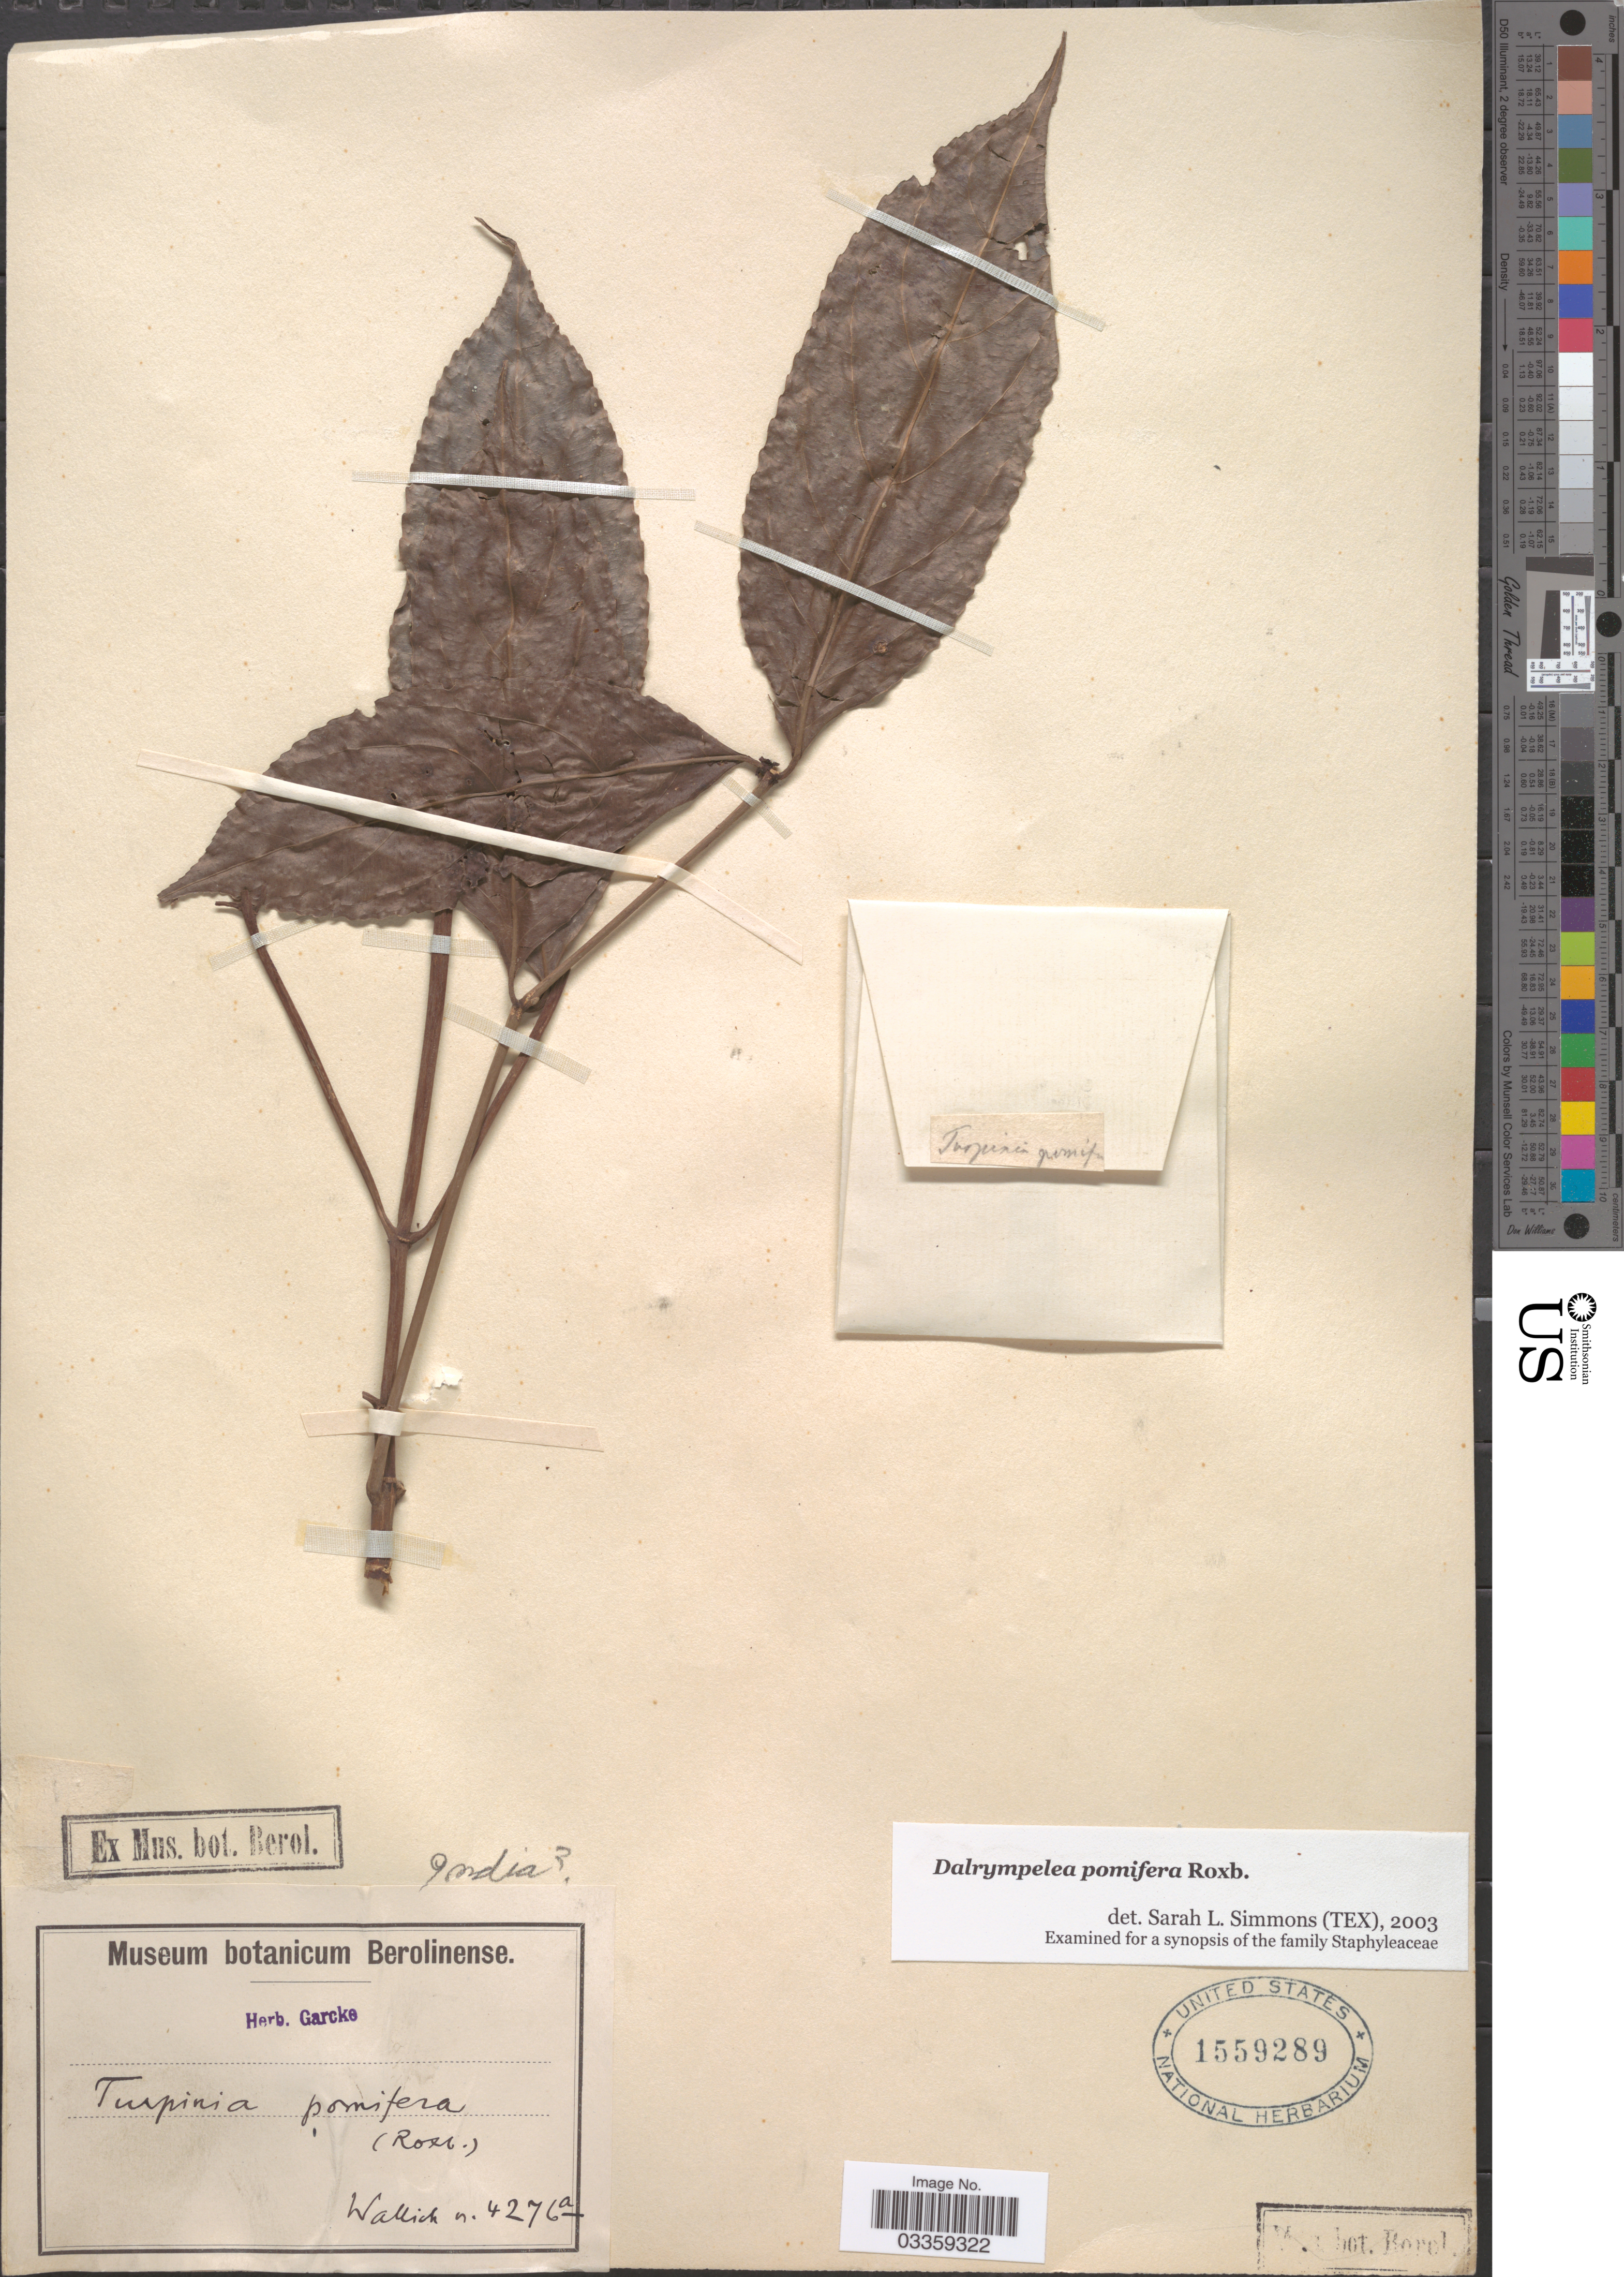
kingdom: Plantae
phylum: Tracheophyta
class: Magnoliopsida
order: Crossosomatales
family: Staphyleaceae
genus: Dalrympelea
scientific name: Dalrympelea pomifera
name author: Roxb.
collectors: -- Wallich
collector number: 4276a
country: India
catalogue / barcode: US 1559289